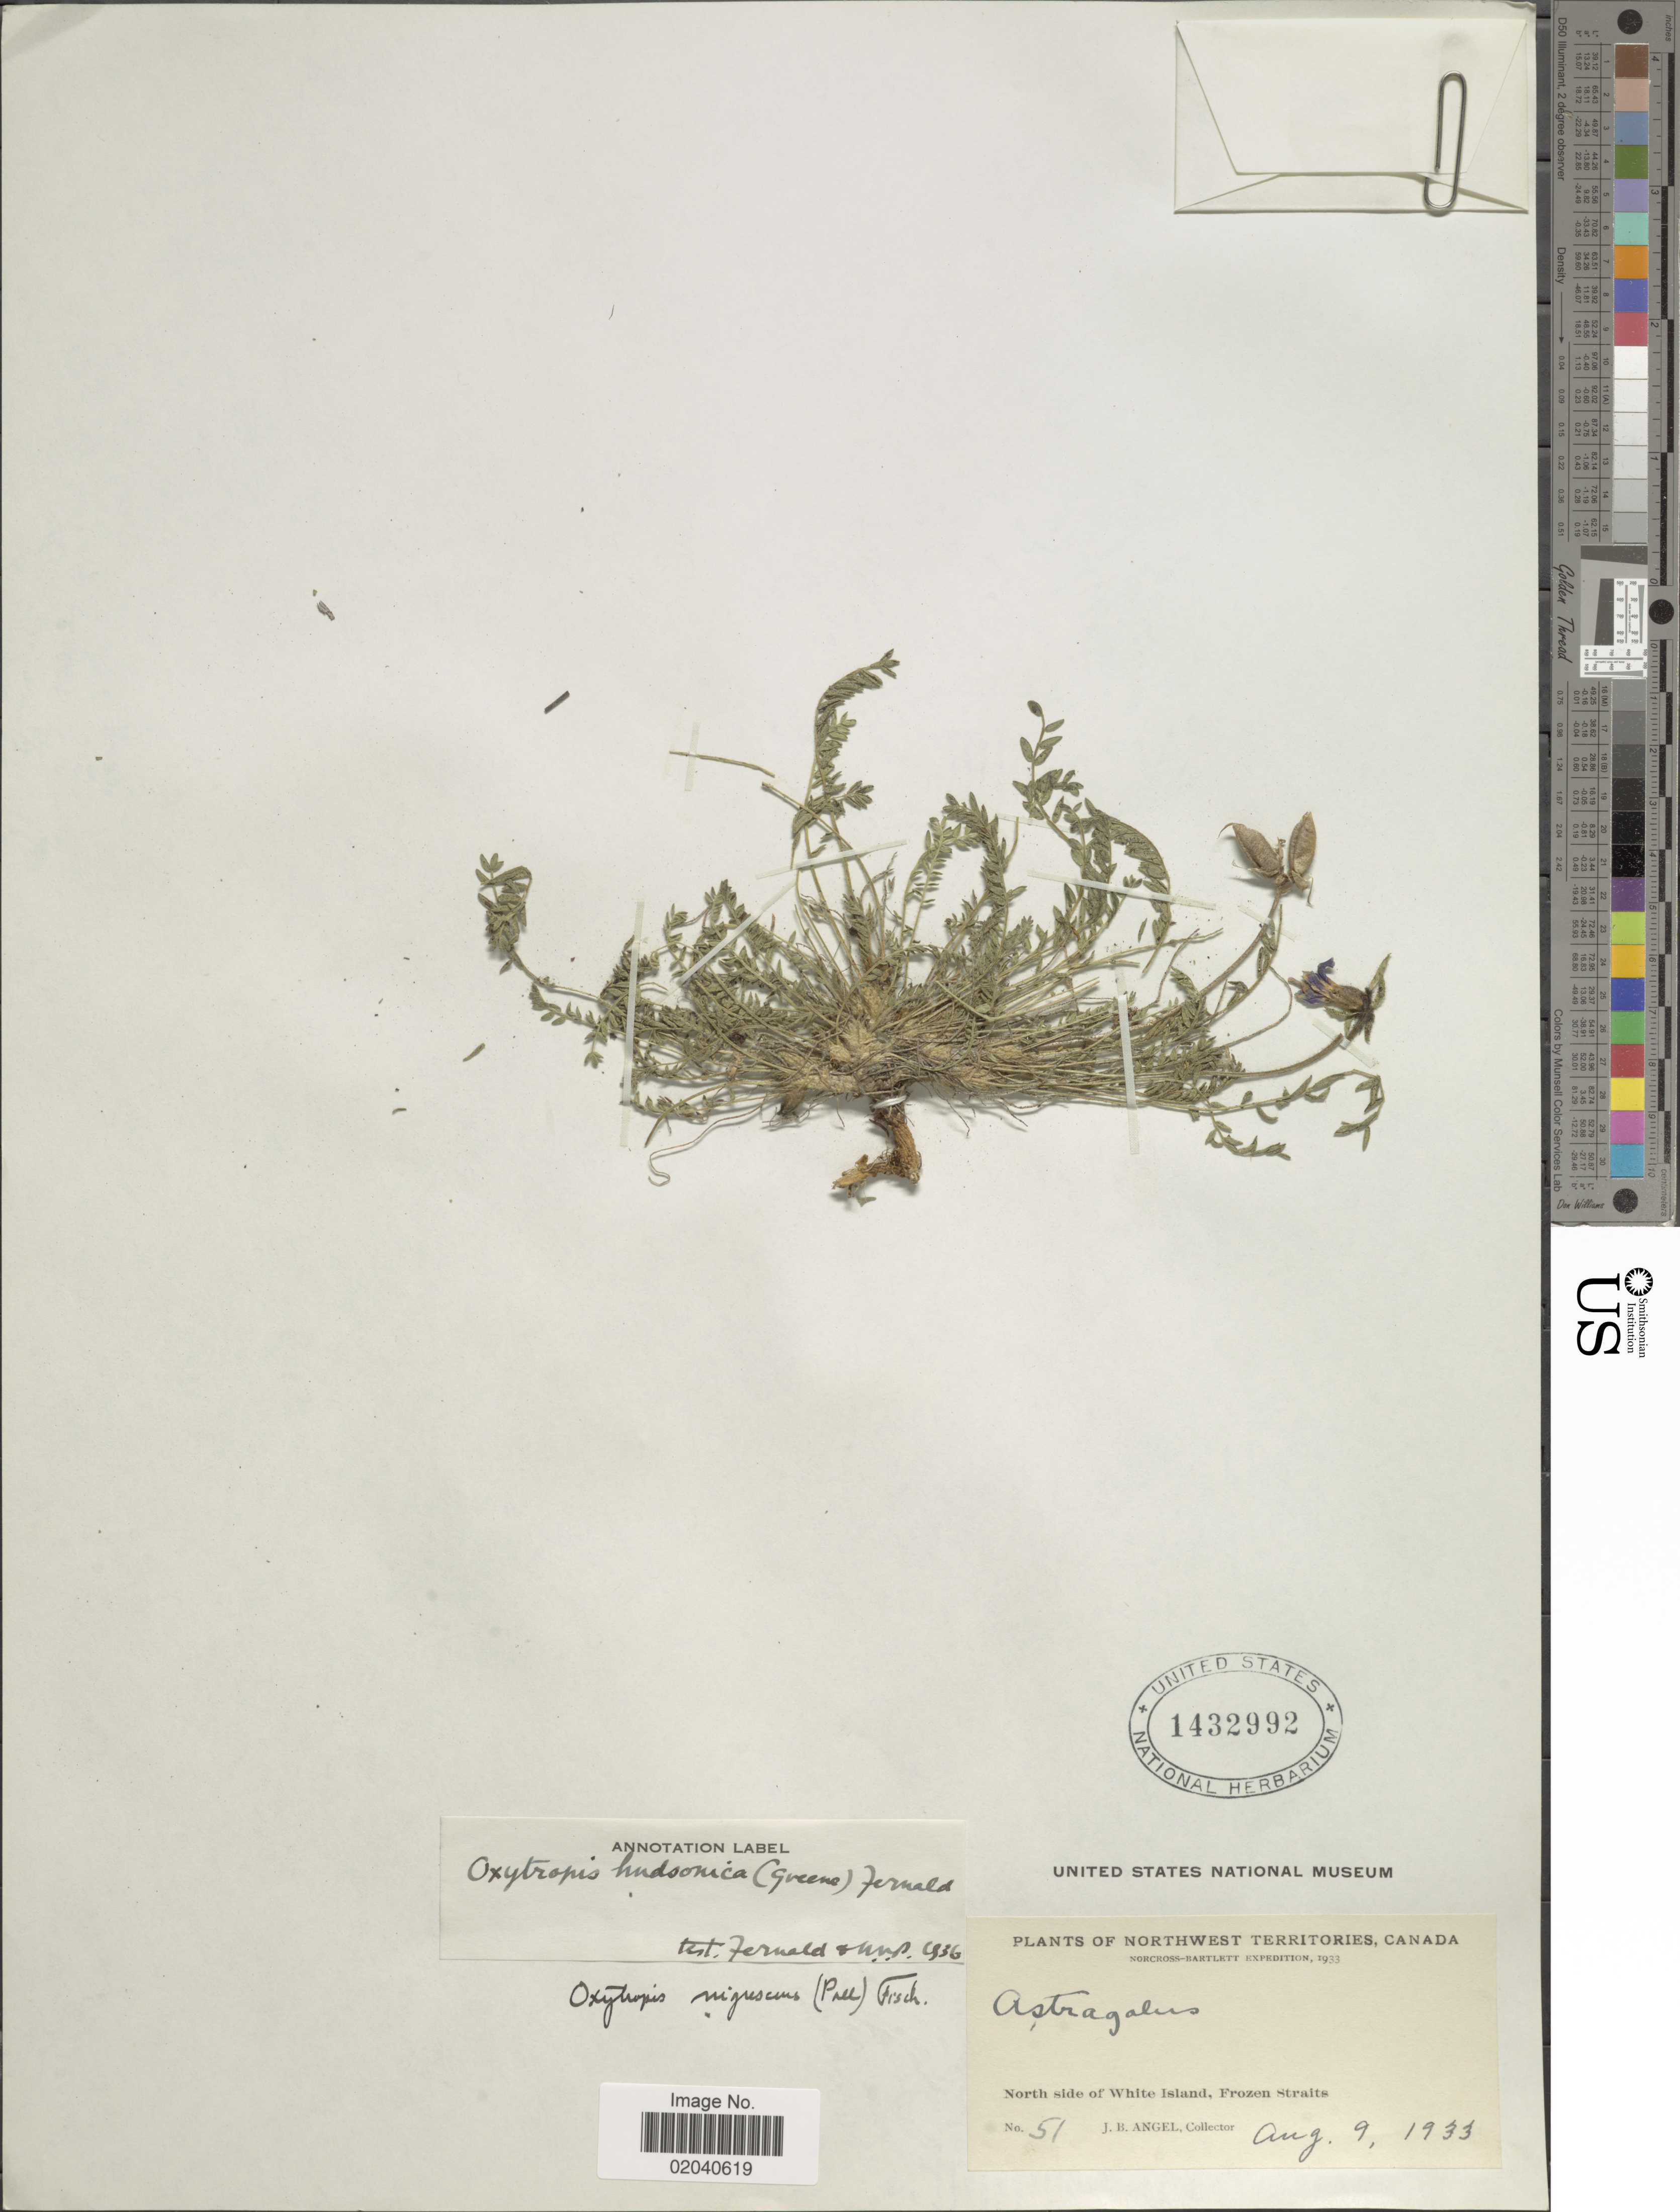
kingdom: Plantae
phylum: Tracheophyta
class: Magnoliopsida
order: Fabales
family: Fabaceae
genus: Oxytropis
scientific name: Oxytropis viscida var. hudsonica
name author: (Greene) Barneby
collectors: J. Angel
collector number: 51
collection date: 1933-08-09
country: Canada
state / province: Northwest Territories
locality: North side of White Island, Frozen Straits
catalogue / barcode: US 1432992